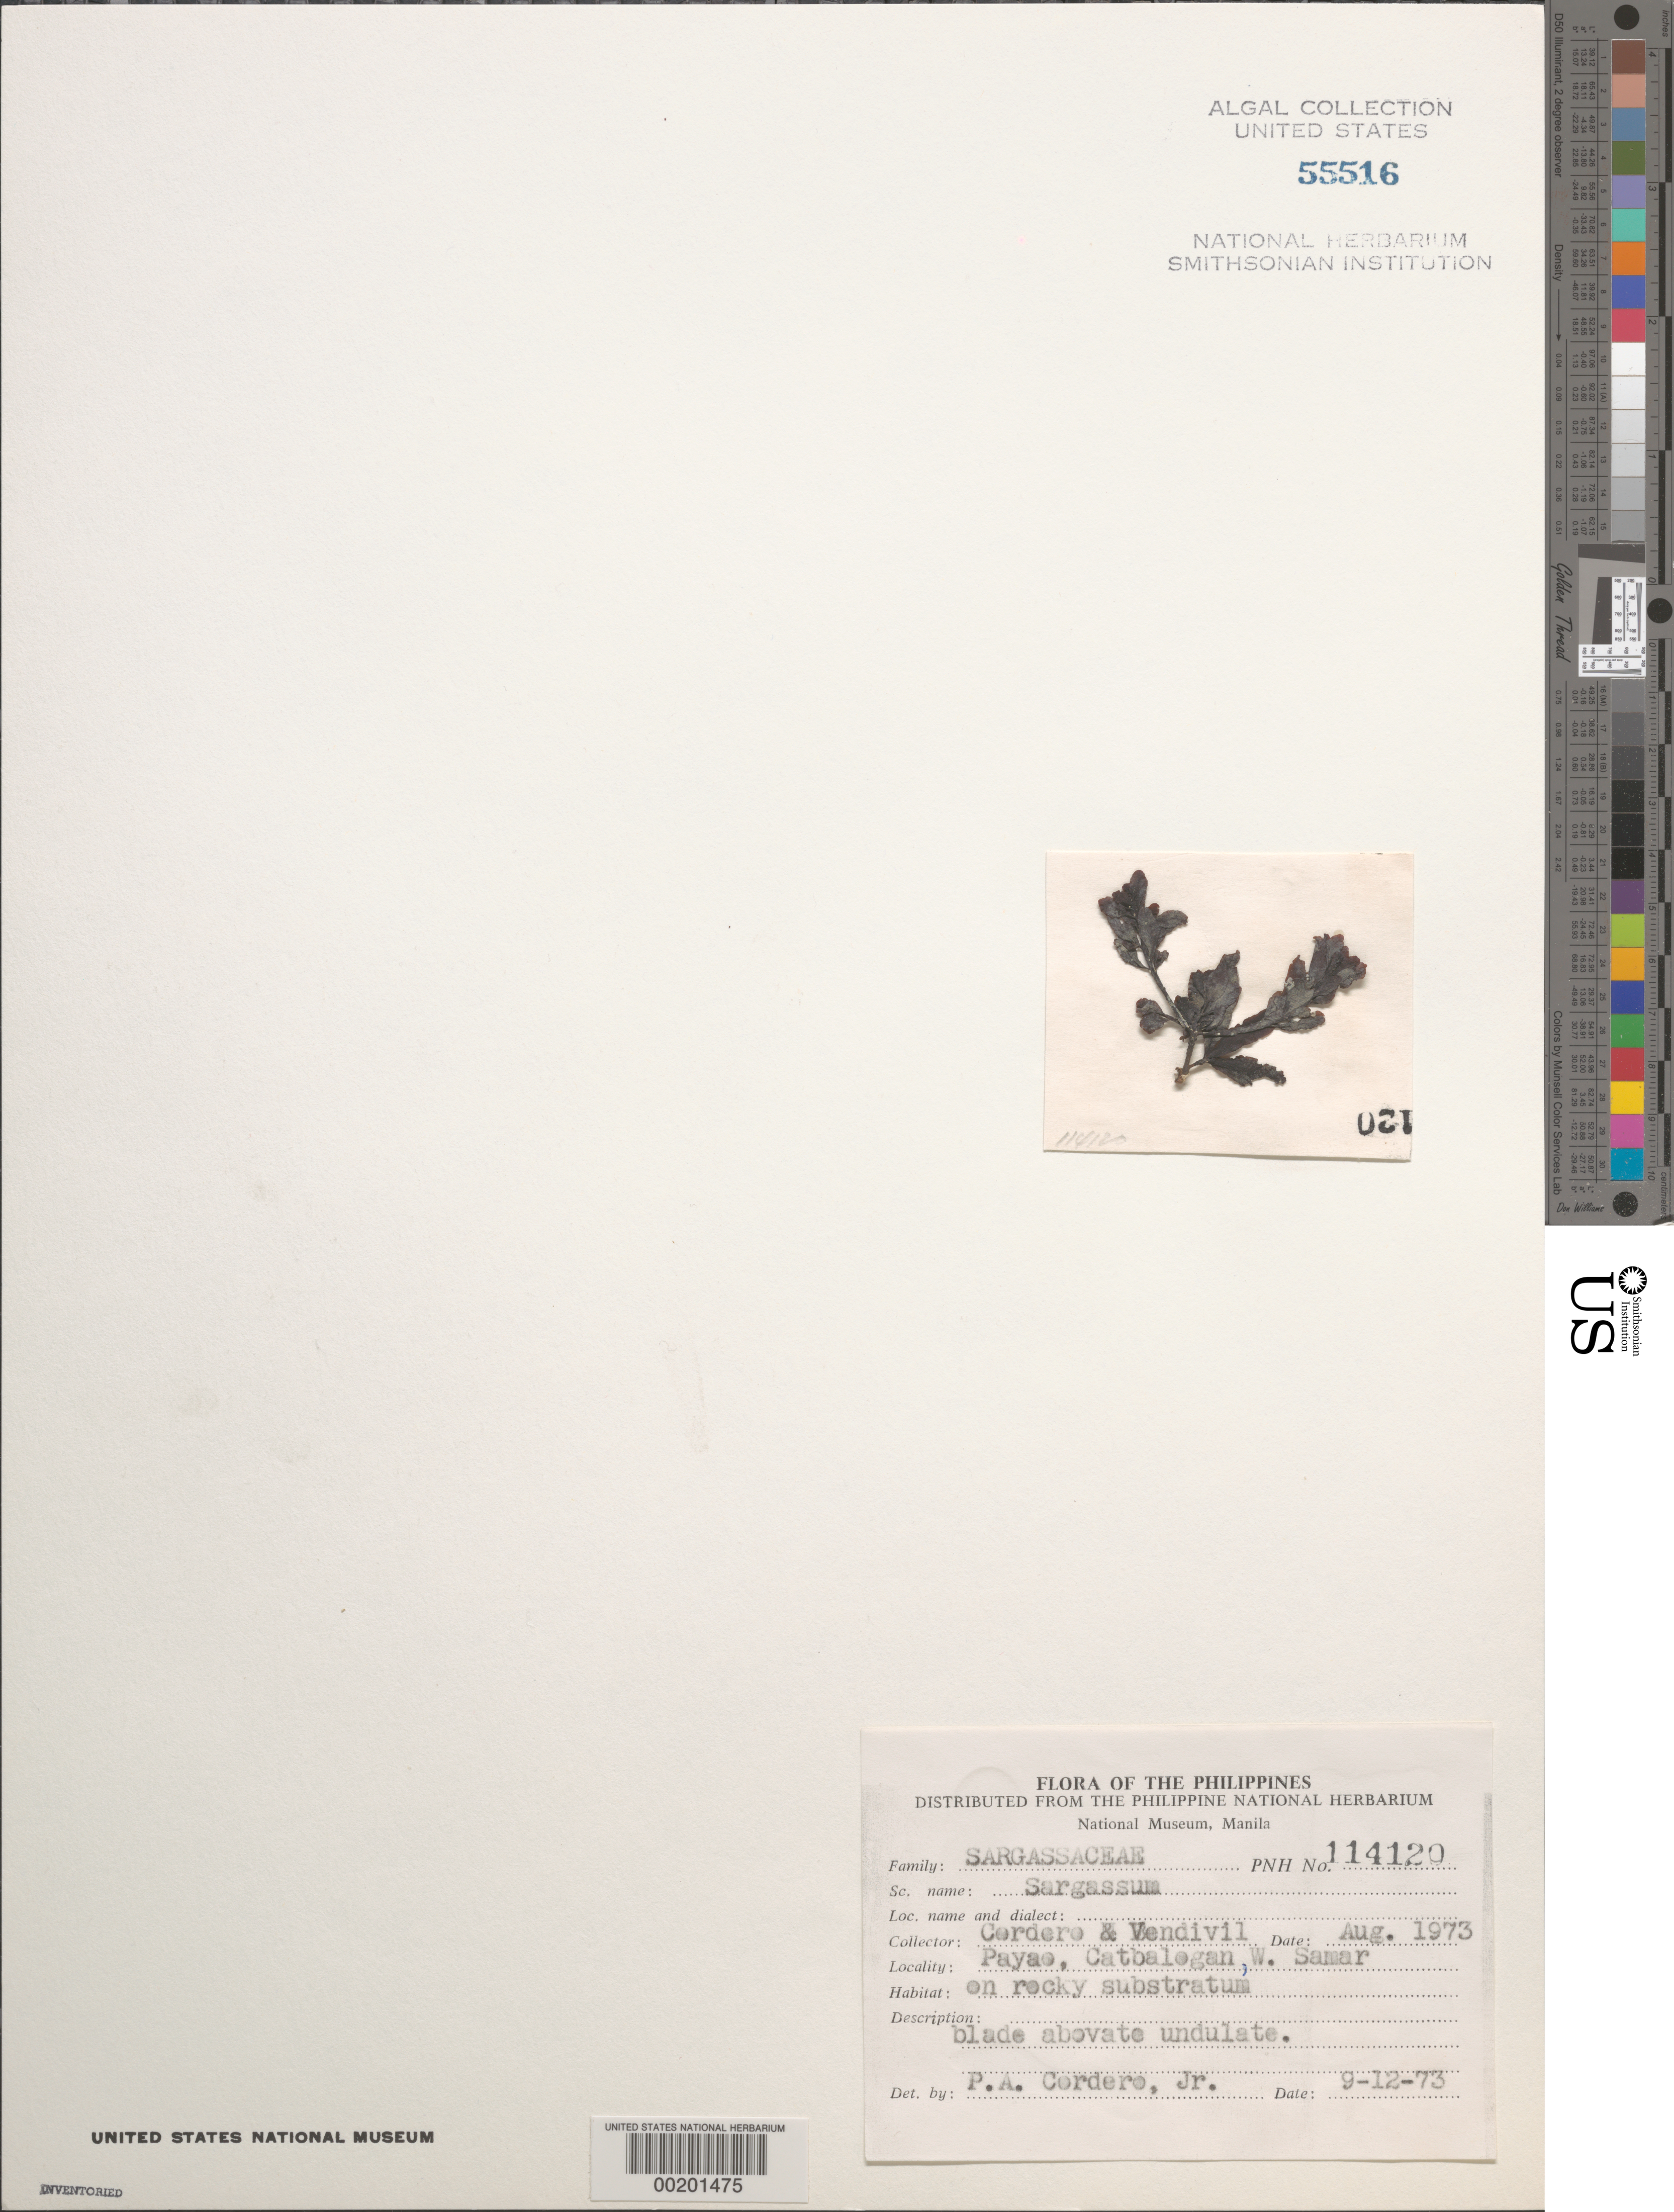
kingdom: Chromista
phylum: Ochrophyta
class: Phaeophyceae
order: Fucales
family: Sargassaceae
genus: Sargassum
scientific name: Sargassum sp.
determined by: Cordero, P. A., Jr.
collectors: P. A. Cordero & W. Vendivil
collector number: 11420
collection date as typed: Aug 1973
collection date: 1973-08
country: Philippines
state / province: Eastern Visayas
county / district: Western Samar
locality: Payao, catbalogan, west samar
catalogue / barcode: US 55516